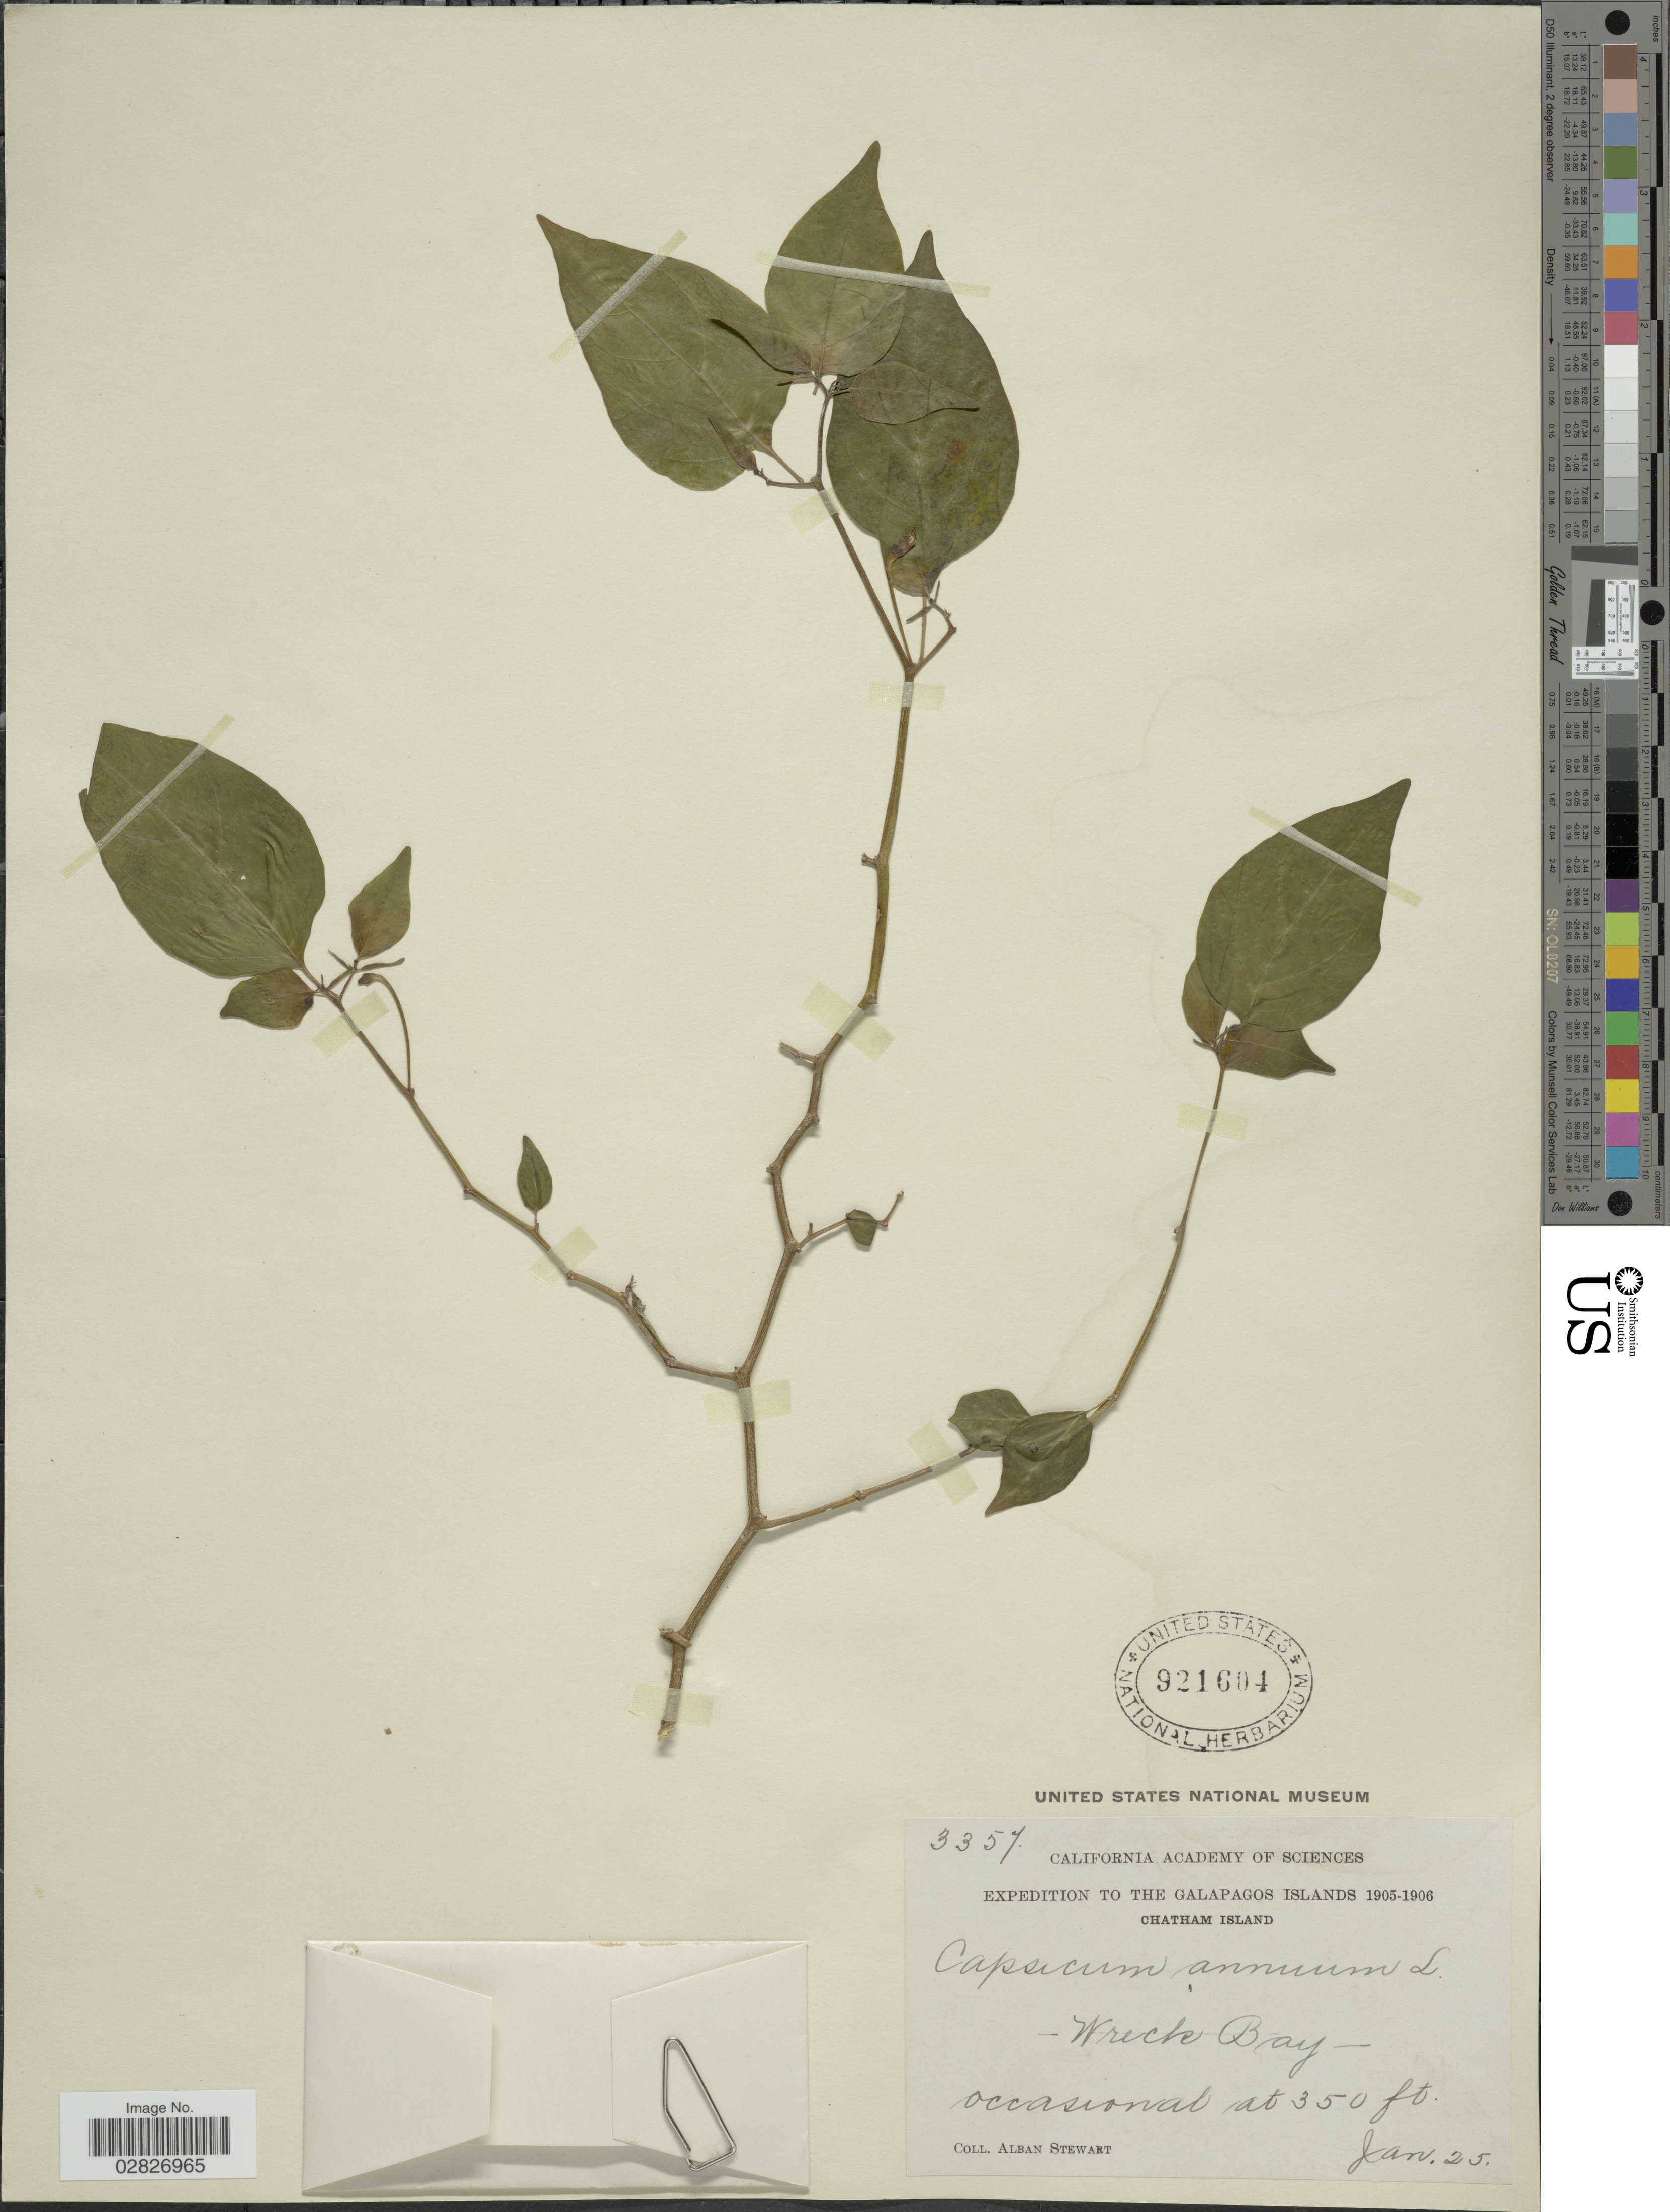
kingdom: Plantae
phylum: Tracheophyta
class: Magnoliopsida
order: Solanales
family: Solanaceae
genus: Capsicum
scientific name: Capsicum annuum 'Habanero'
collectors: A. Stewart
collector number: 3357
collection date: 1905-01-25/1906-01-25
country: Ecuador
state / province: Colón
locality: Galapagos Islands. Chatham Island, Wreck Bay.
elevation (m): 107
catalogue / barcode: US 921604